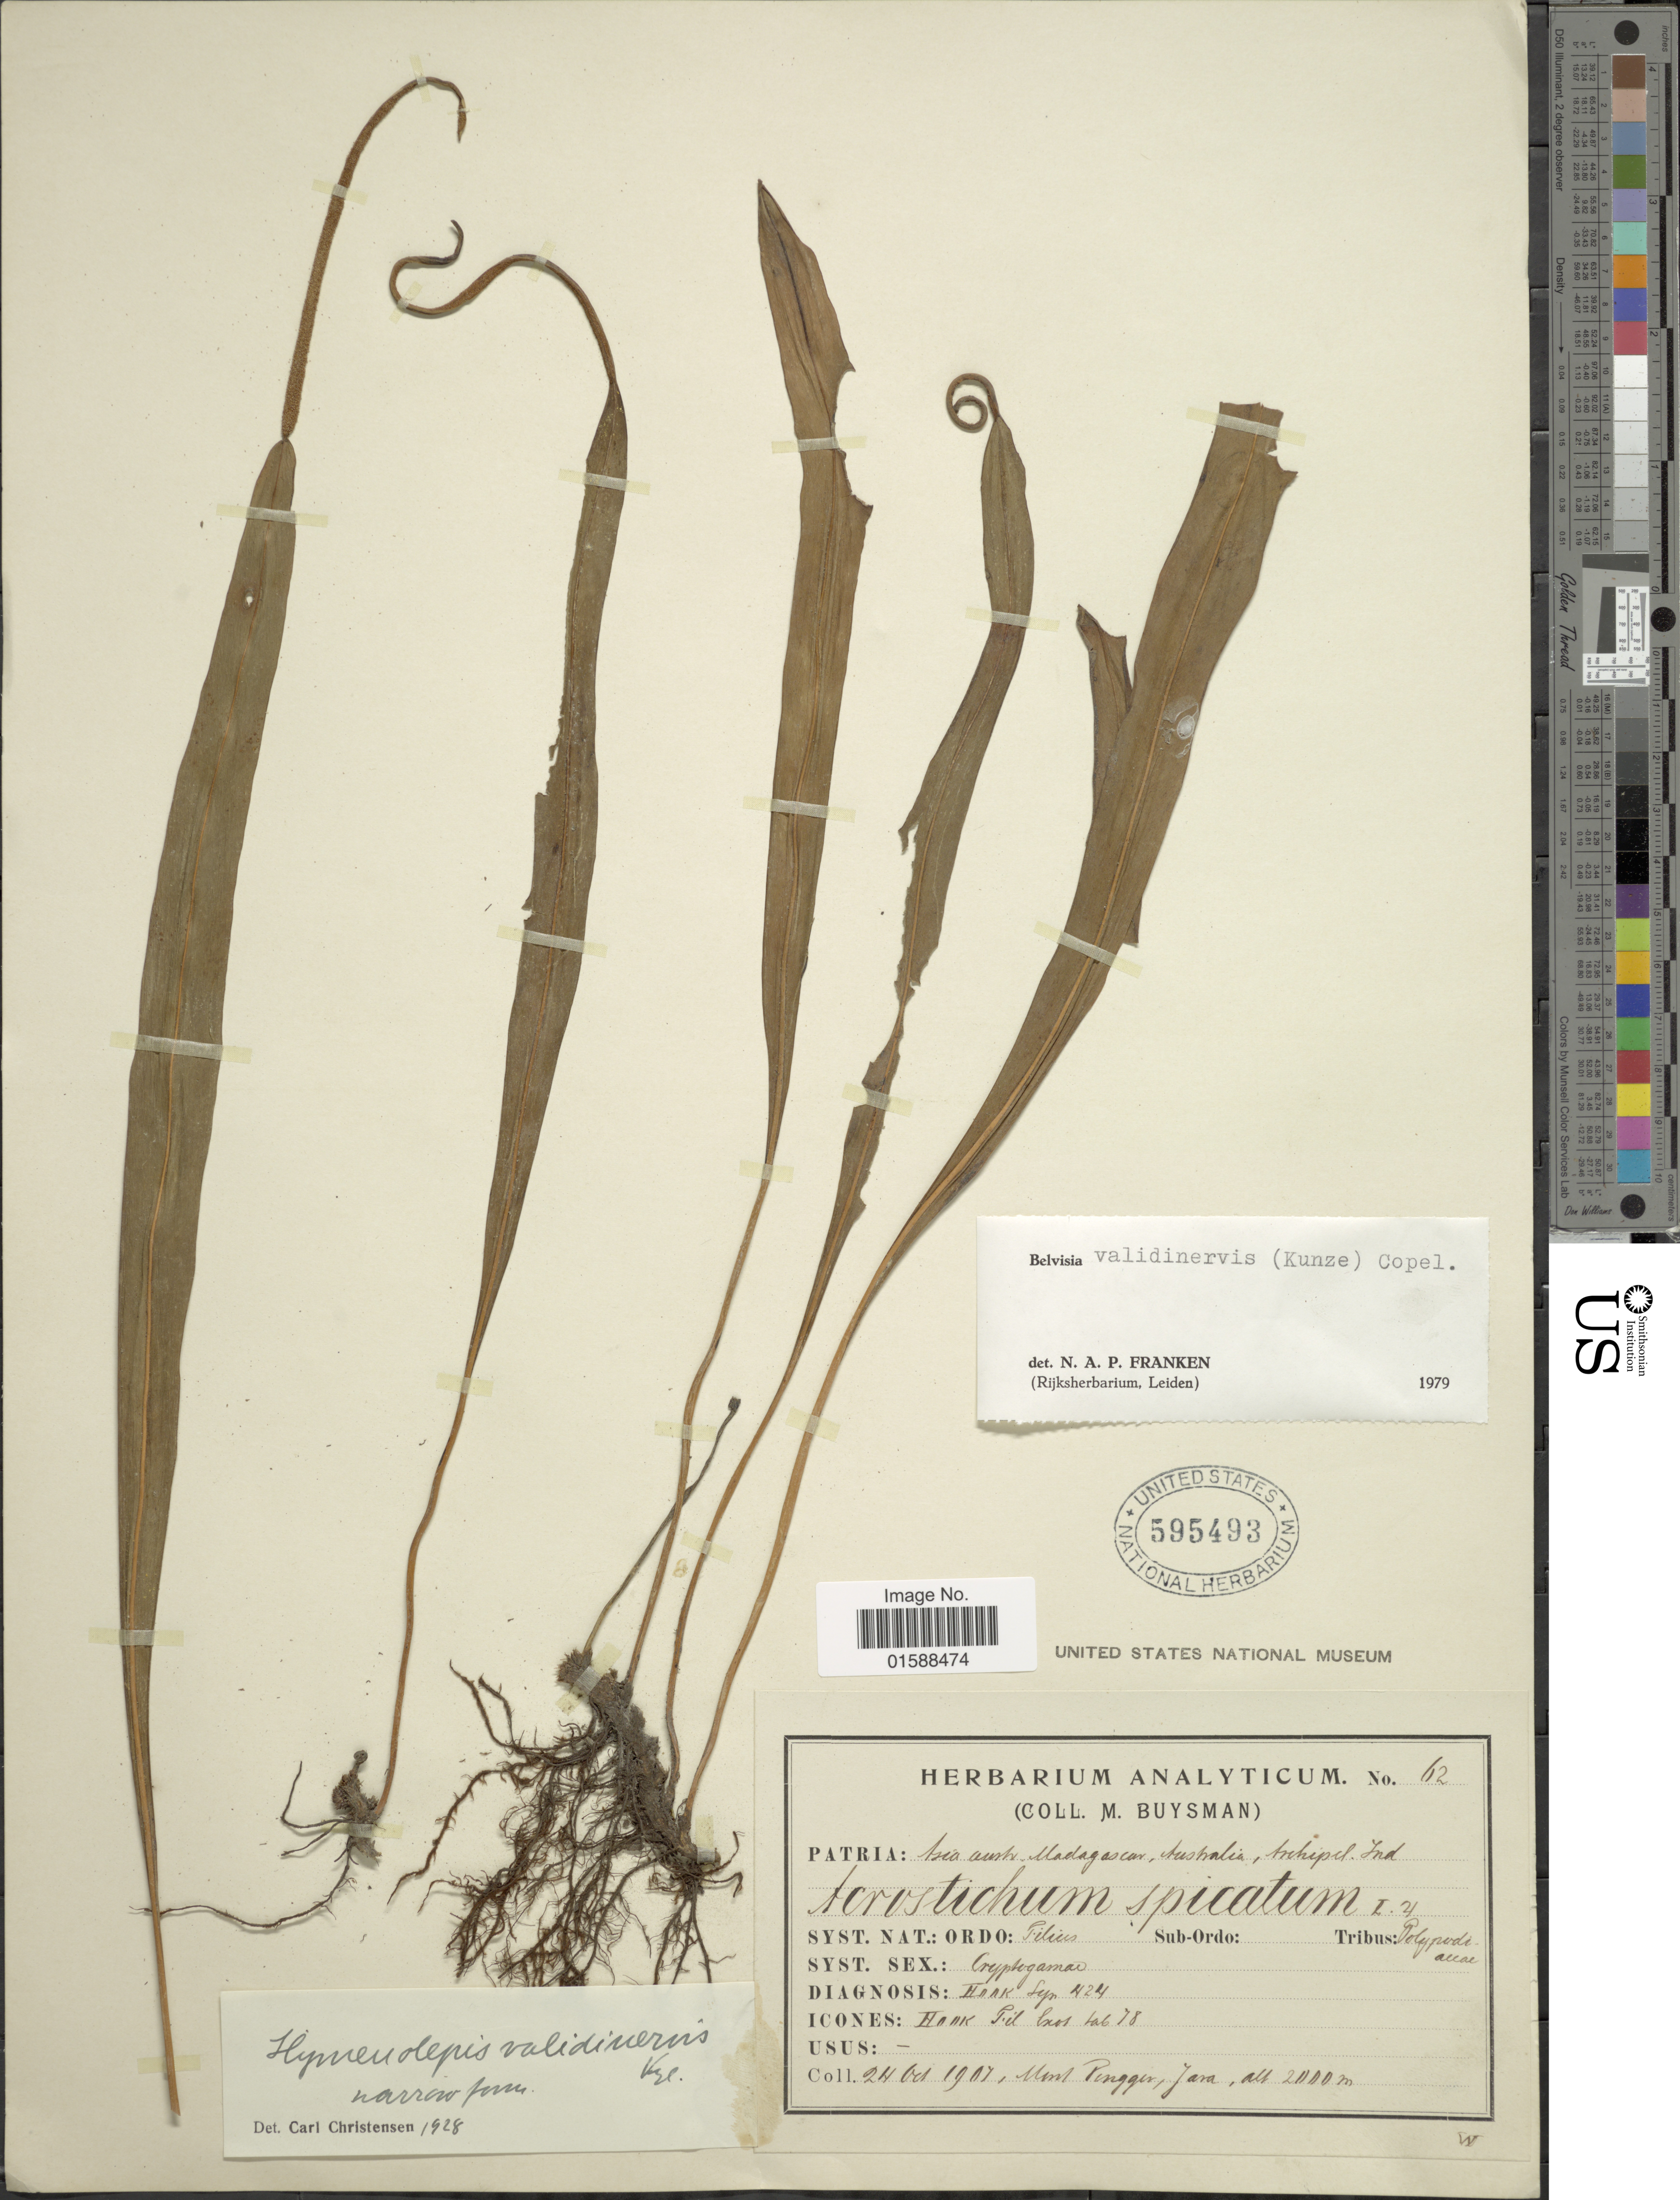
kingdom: Plantae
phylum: Tracheophyta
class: Polypodiopsida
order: Polypodiales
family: Polypodiaceae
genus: Lepisorus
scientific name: Lepisorus validinervis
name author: (Kunze) Li S. Wang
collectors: M. Buysman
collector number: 62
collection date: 1907-10-24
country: Indonesia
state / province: Java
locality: Mnt Tengger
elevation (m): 2000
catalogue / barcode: US 595493